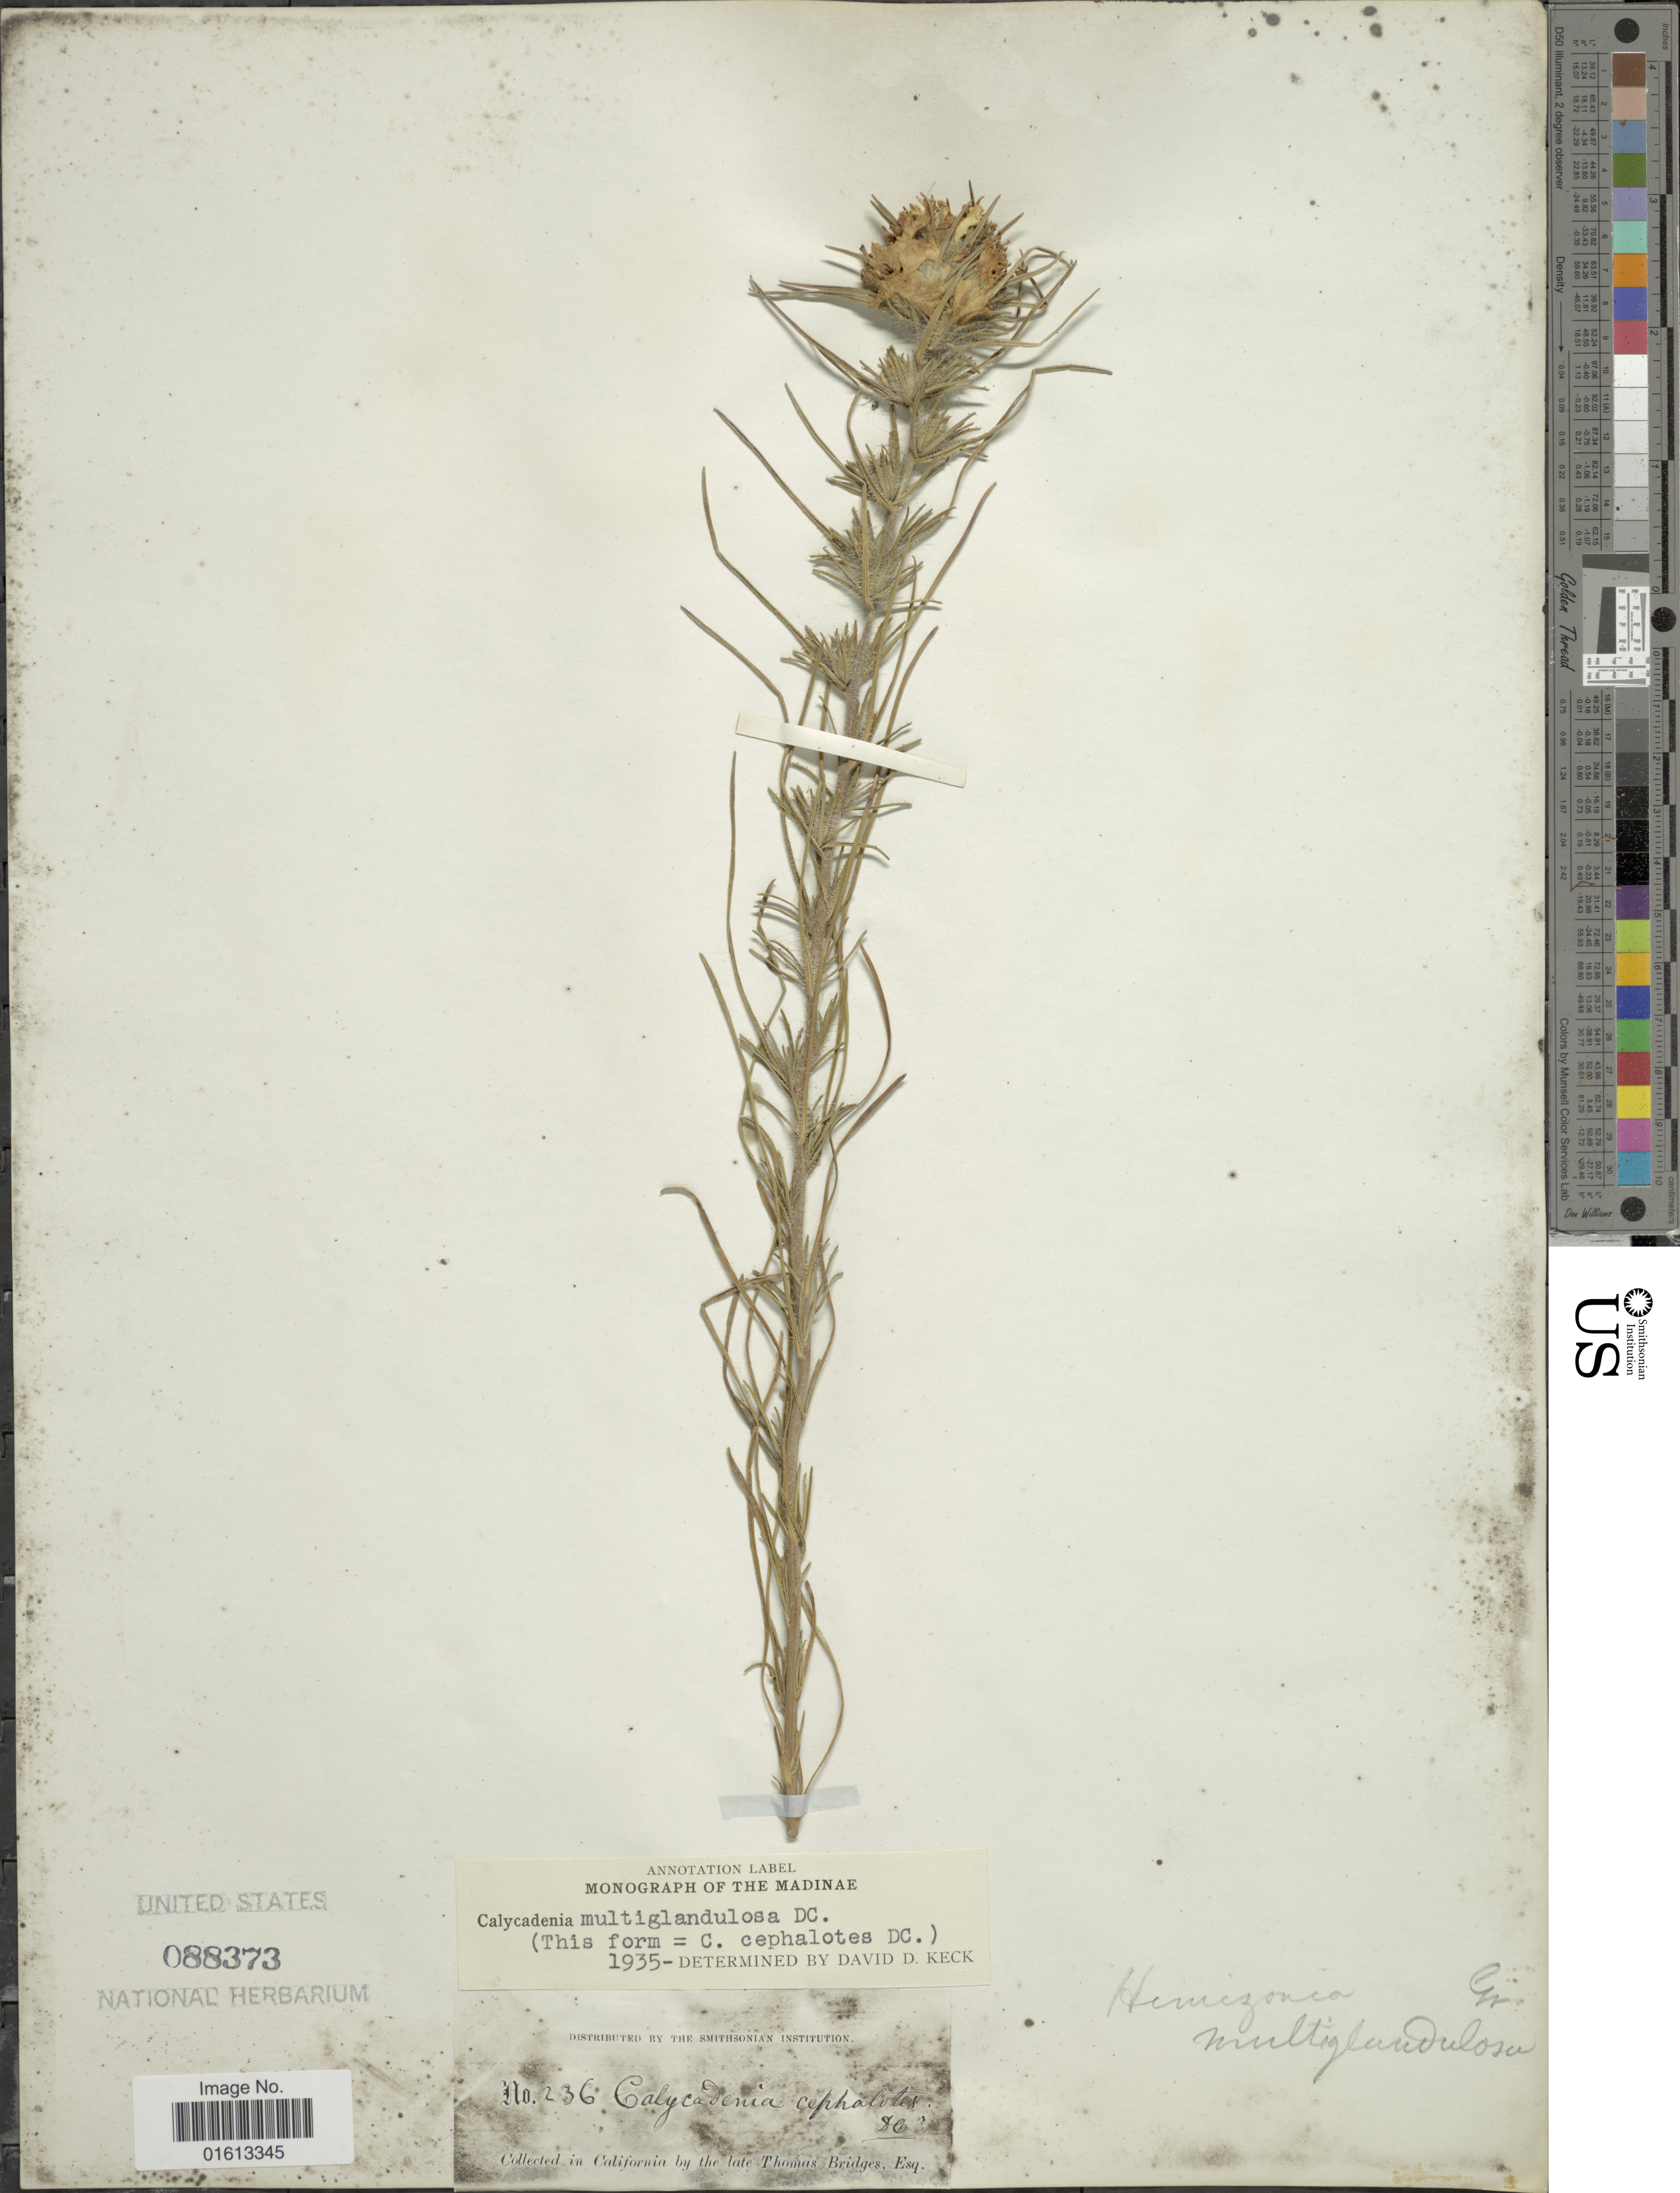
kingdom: Plantae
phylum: Tracheophyta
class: Magnoliopsida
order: Asterales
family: Asteraceae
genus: Calycadenia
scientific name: Calycadenia multiglandulosa subsp. bicolor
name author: (Greene) D.D. Keck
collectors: T. Bridges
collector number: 236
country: United States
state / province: California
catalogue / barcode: US 88373